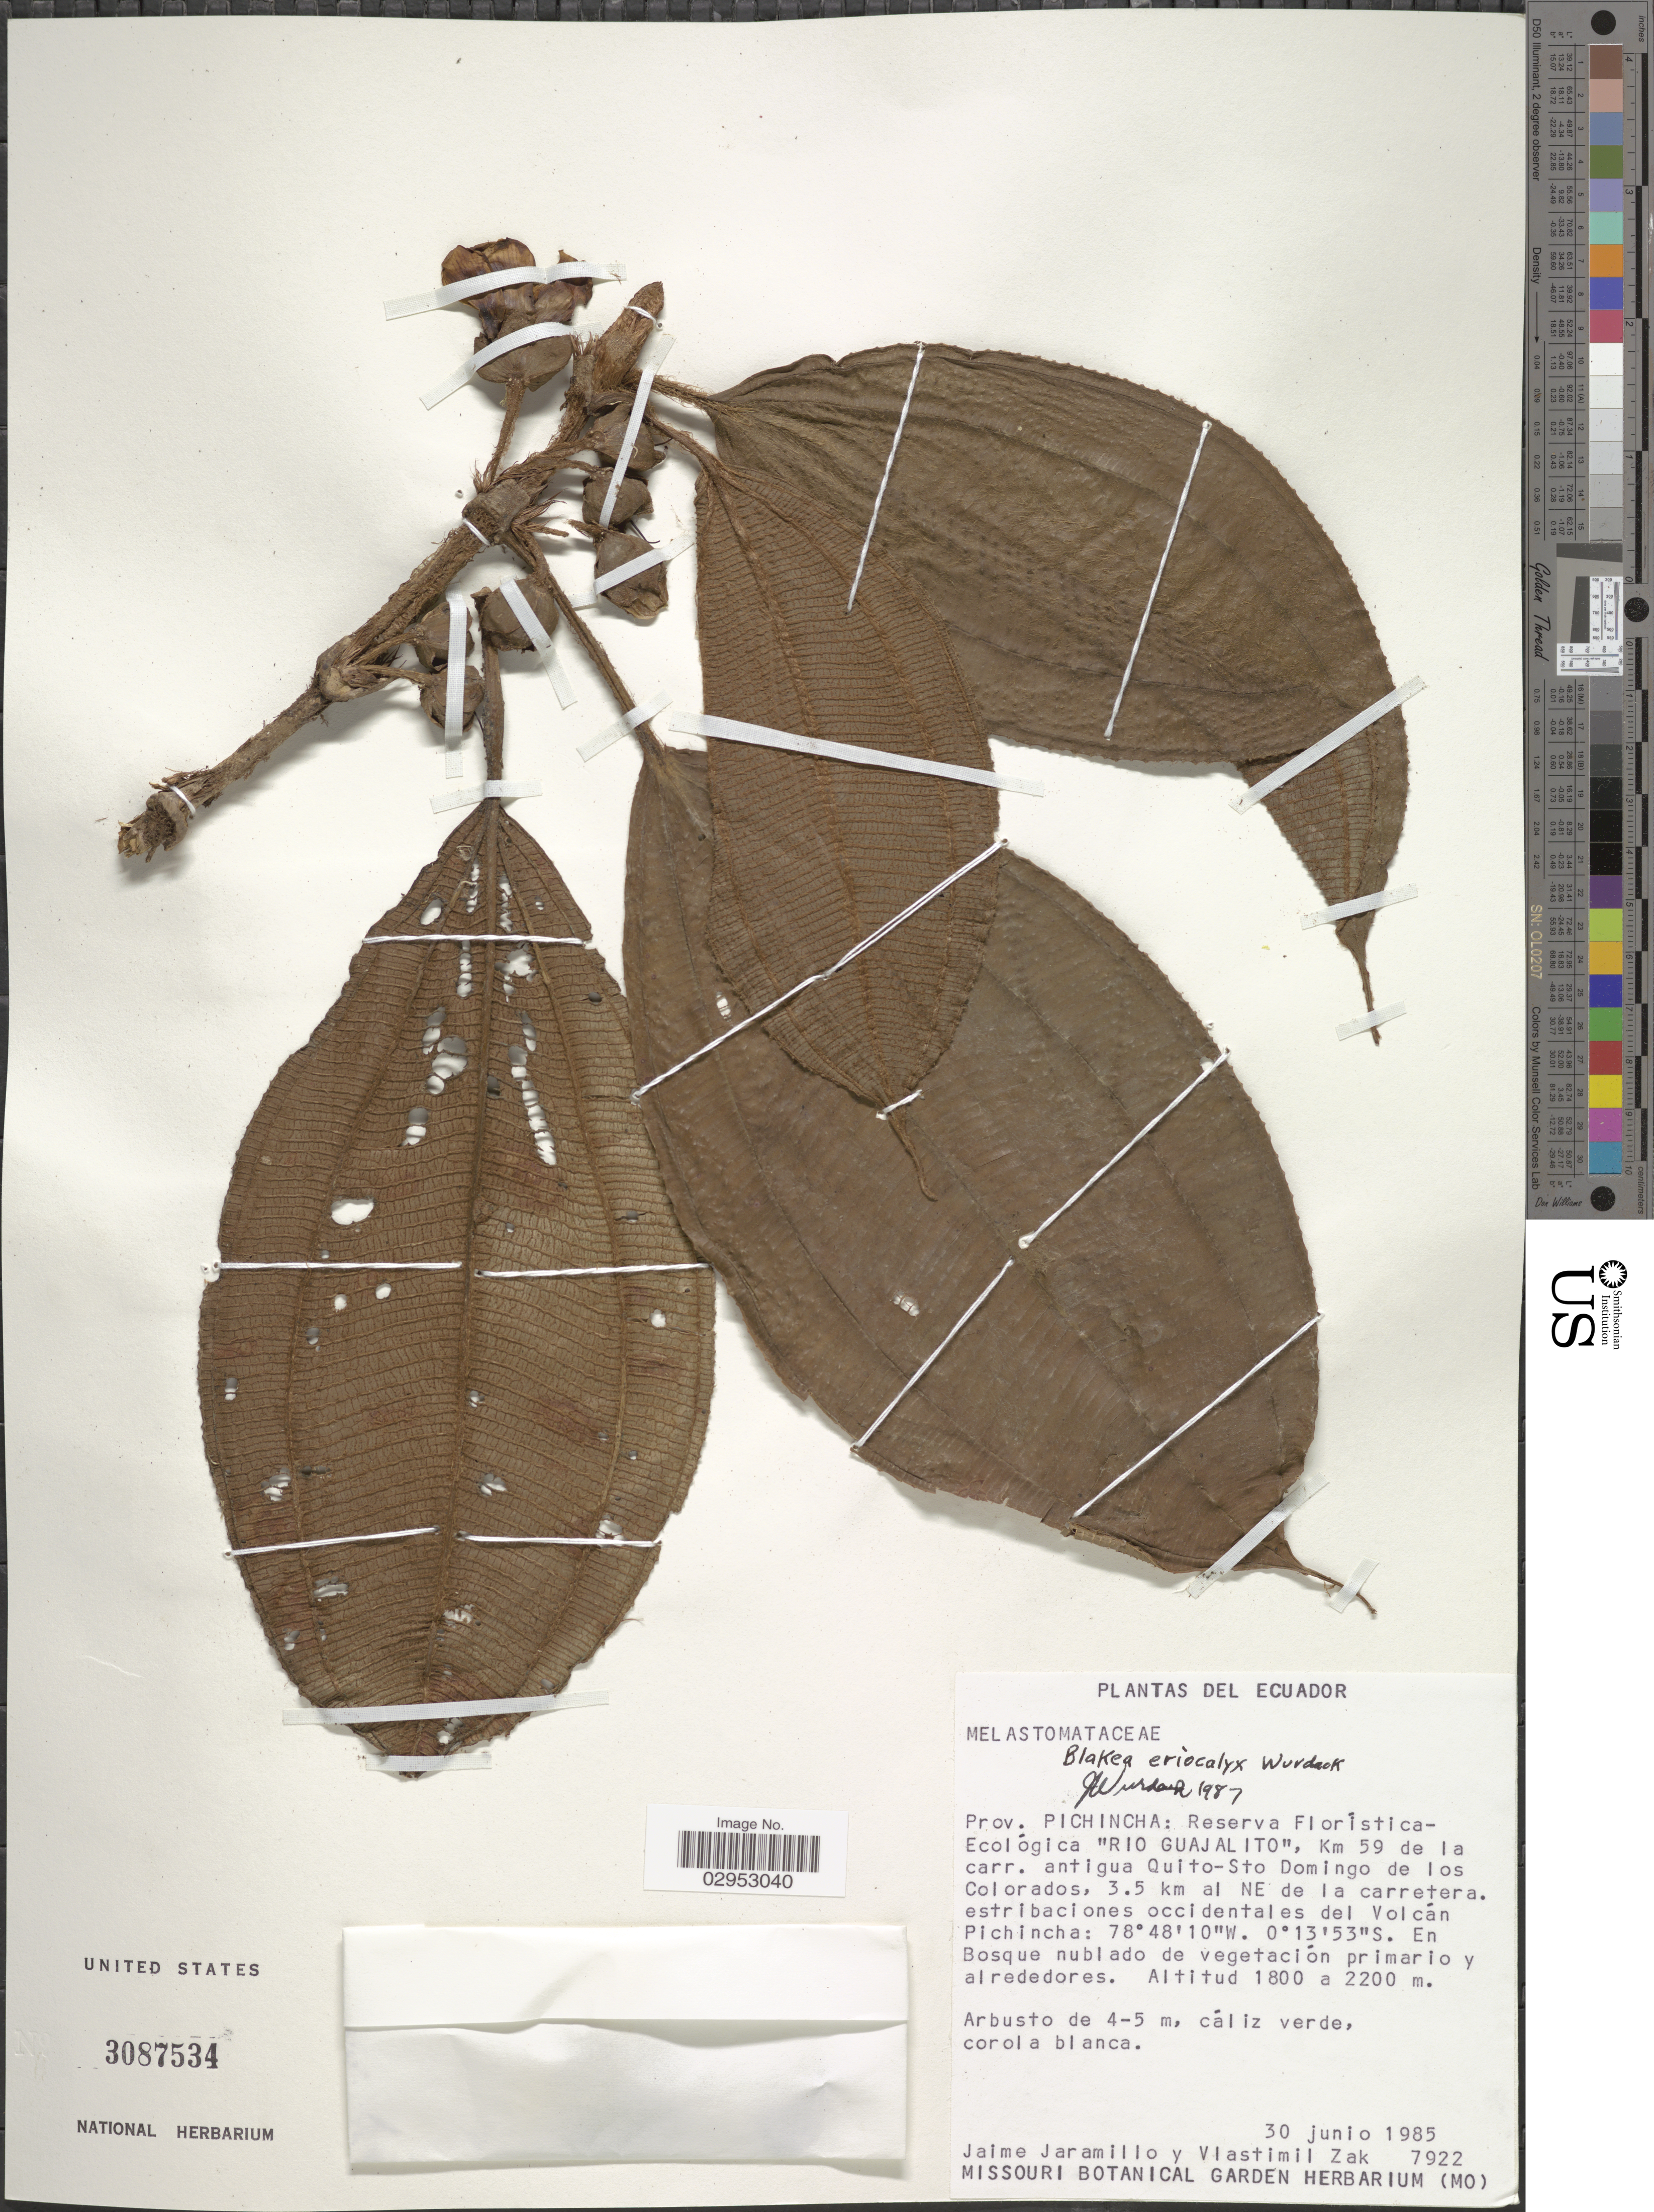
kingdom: Plantae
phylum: Tracheophyta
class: Magnoliopsida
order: Myrtales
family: Melastomataceae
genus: Blakea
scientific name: Blakea eriocalyx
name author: Wurdack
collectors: J. Jaramillo & V. Zak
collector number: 7922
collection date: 1985-06-30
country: Ecuador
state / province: Pichincha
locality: Reserva Florística-Ecológica "Rio Guajalito", Km 59 de la carr. antigua Quito-Sto Domingo de los Colorados, 3.5 km al NE de la carretera.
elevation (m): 1800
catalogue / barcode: US 3087534